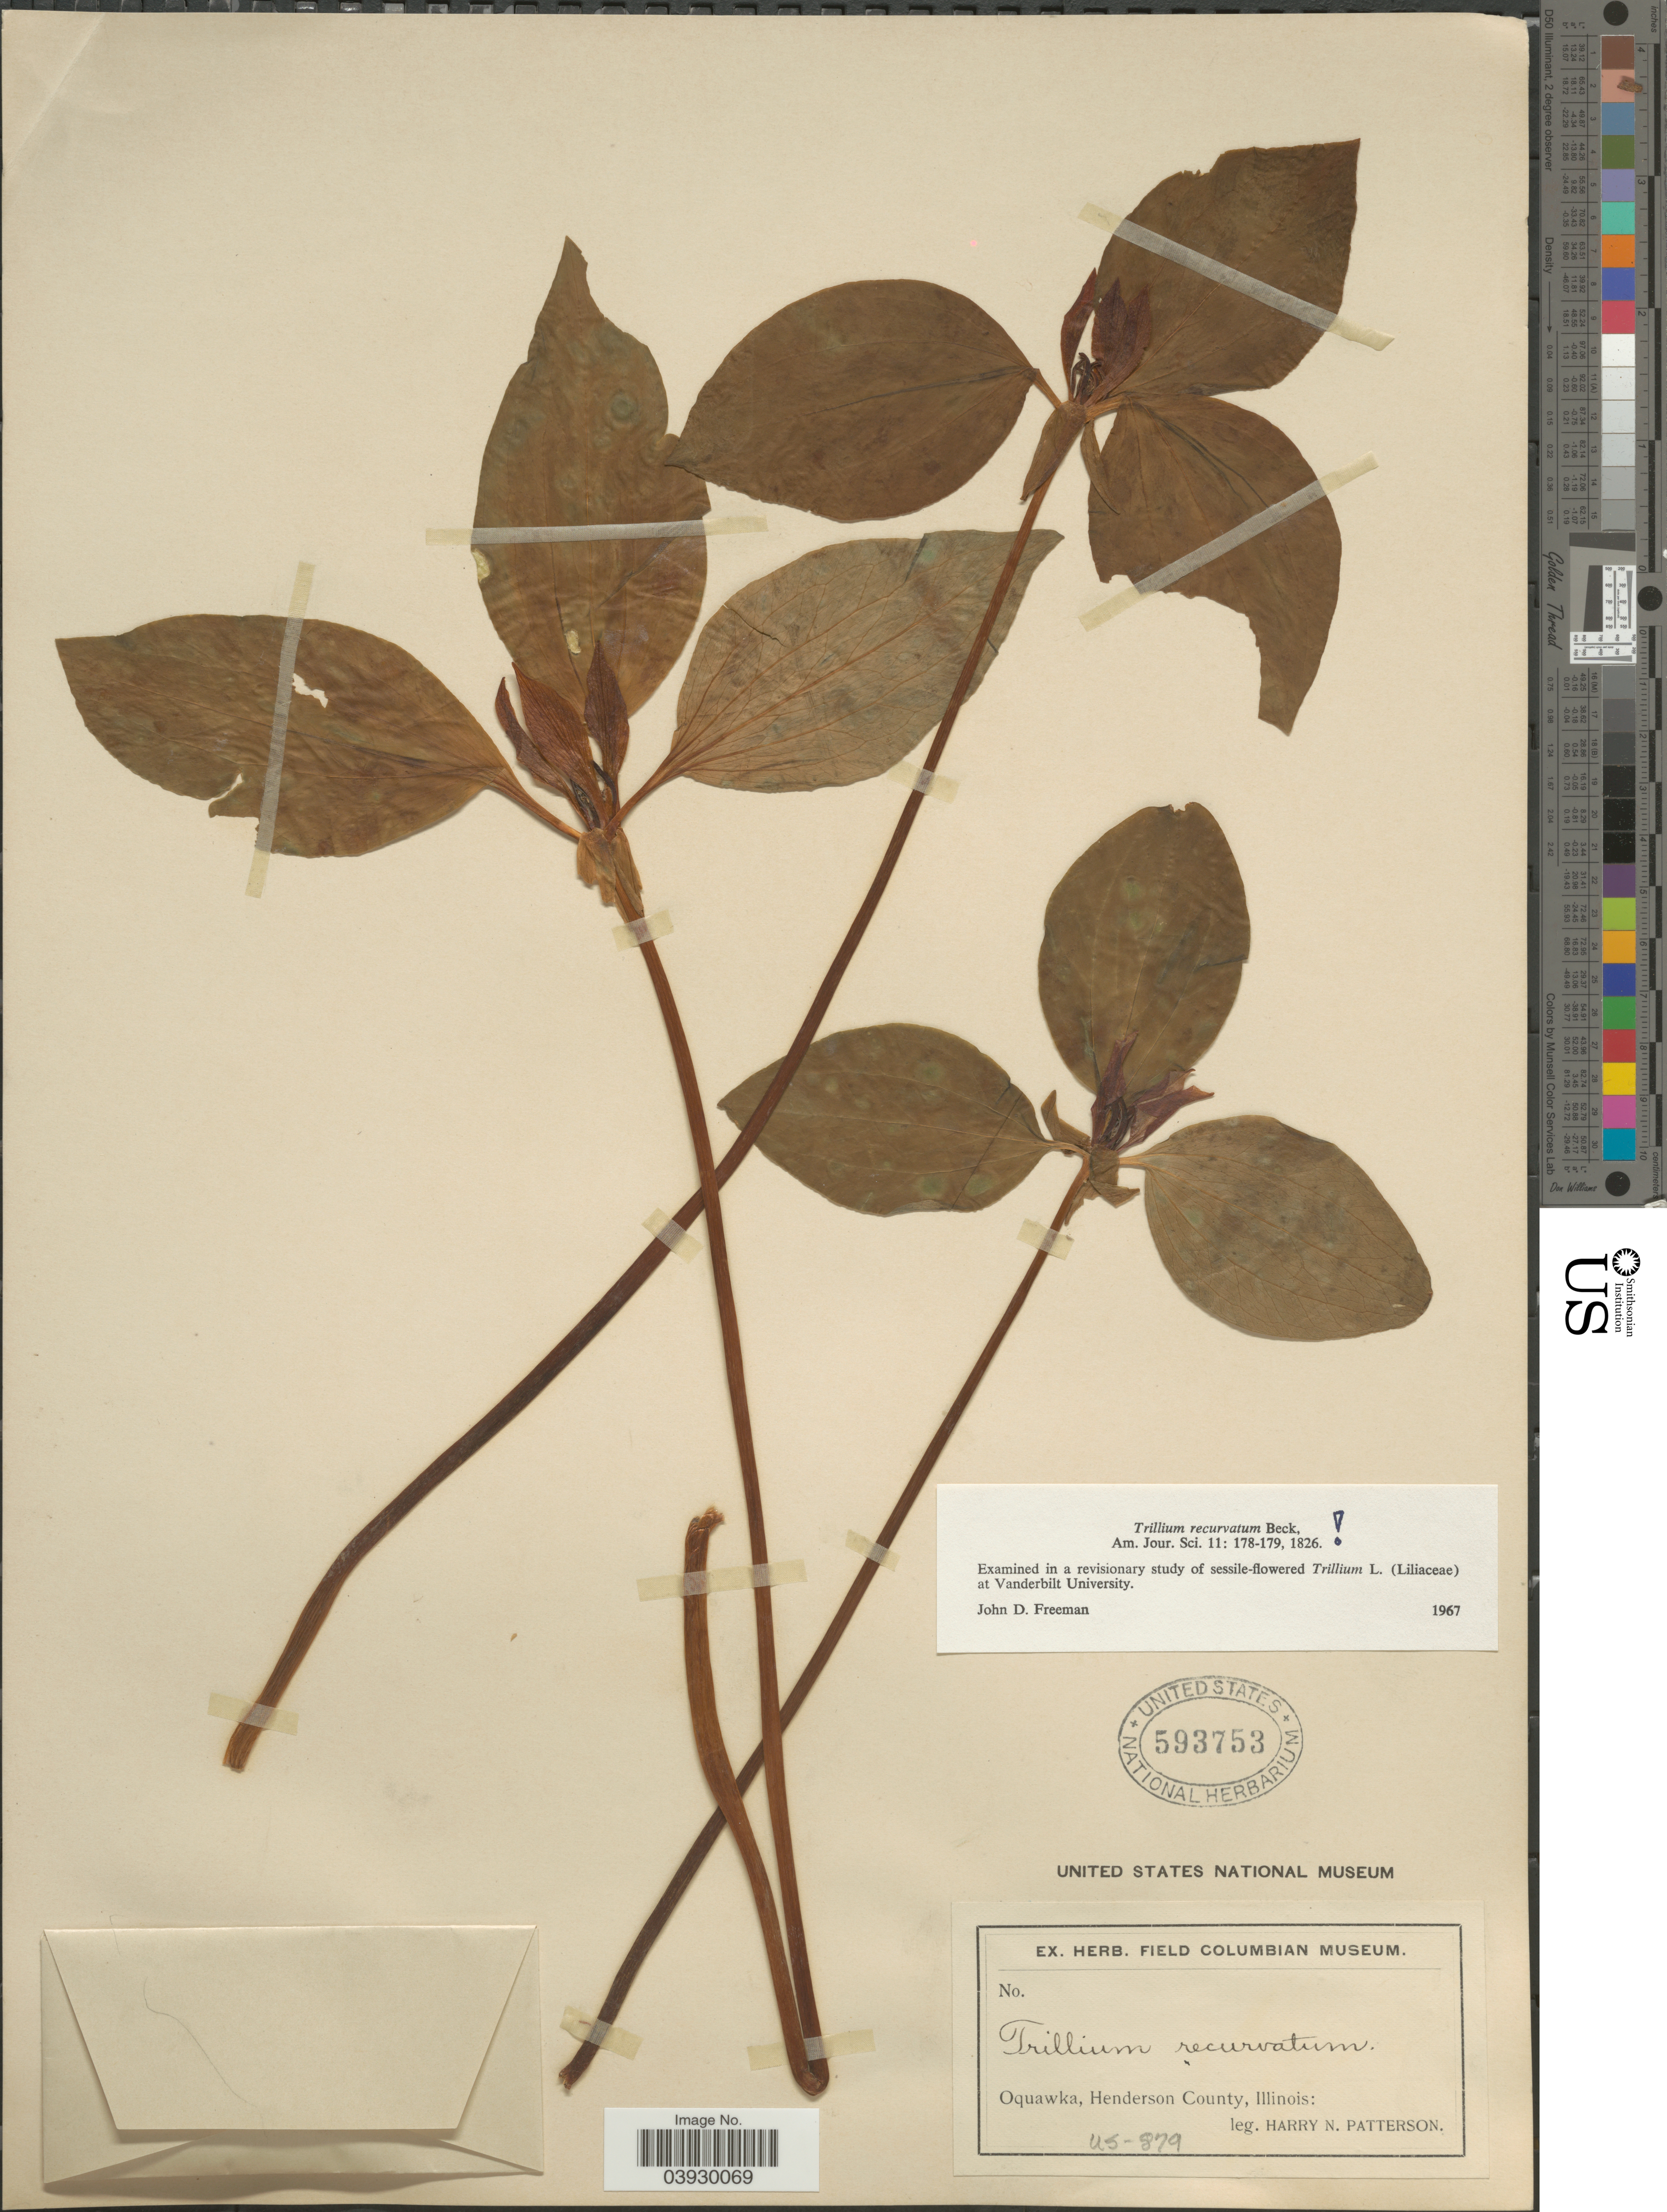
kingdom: Plantae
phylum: Tracheophyta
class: Liliopsida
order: Liliales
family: Melanthiaceae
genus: Trillium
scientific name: Trillium recurvatum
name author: L.C. Beck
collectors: H. N. Patterson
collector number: US-879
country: United States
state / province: Illinois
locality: Oquawka, Henderson County.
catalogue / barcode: US 593753